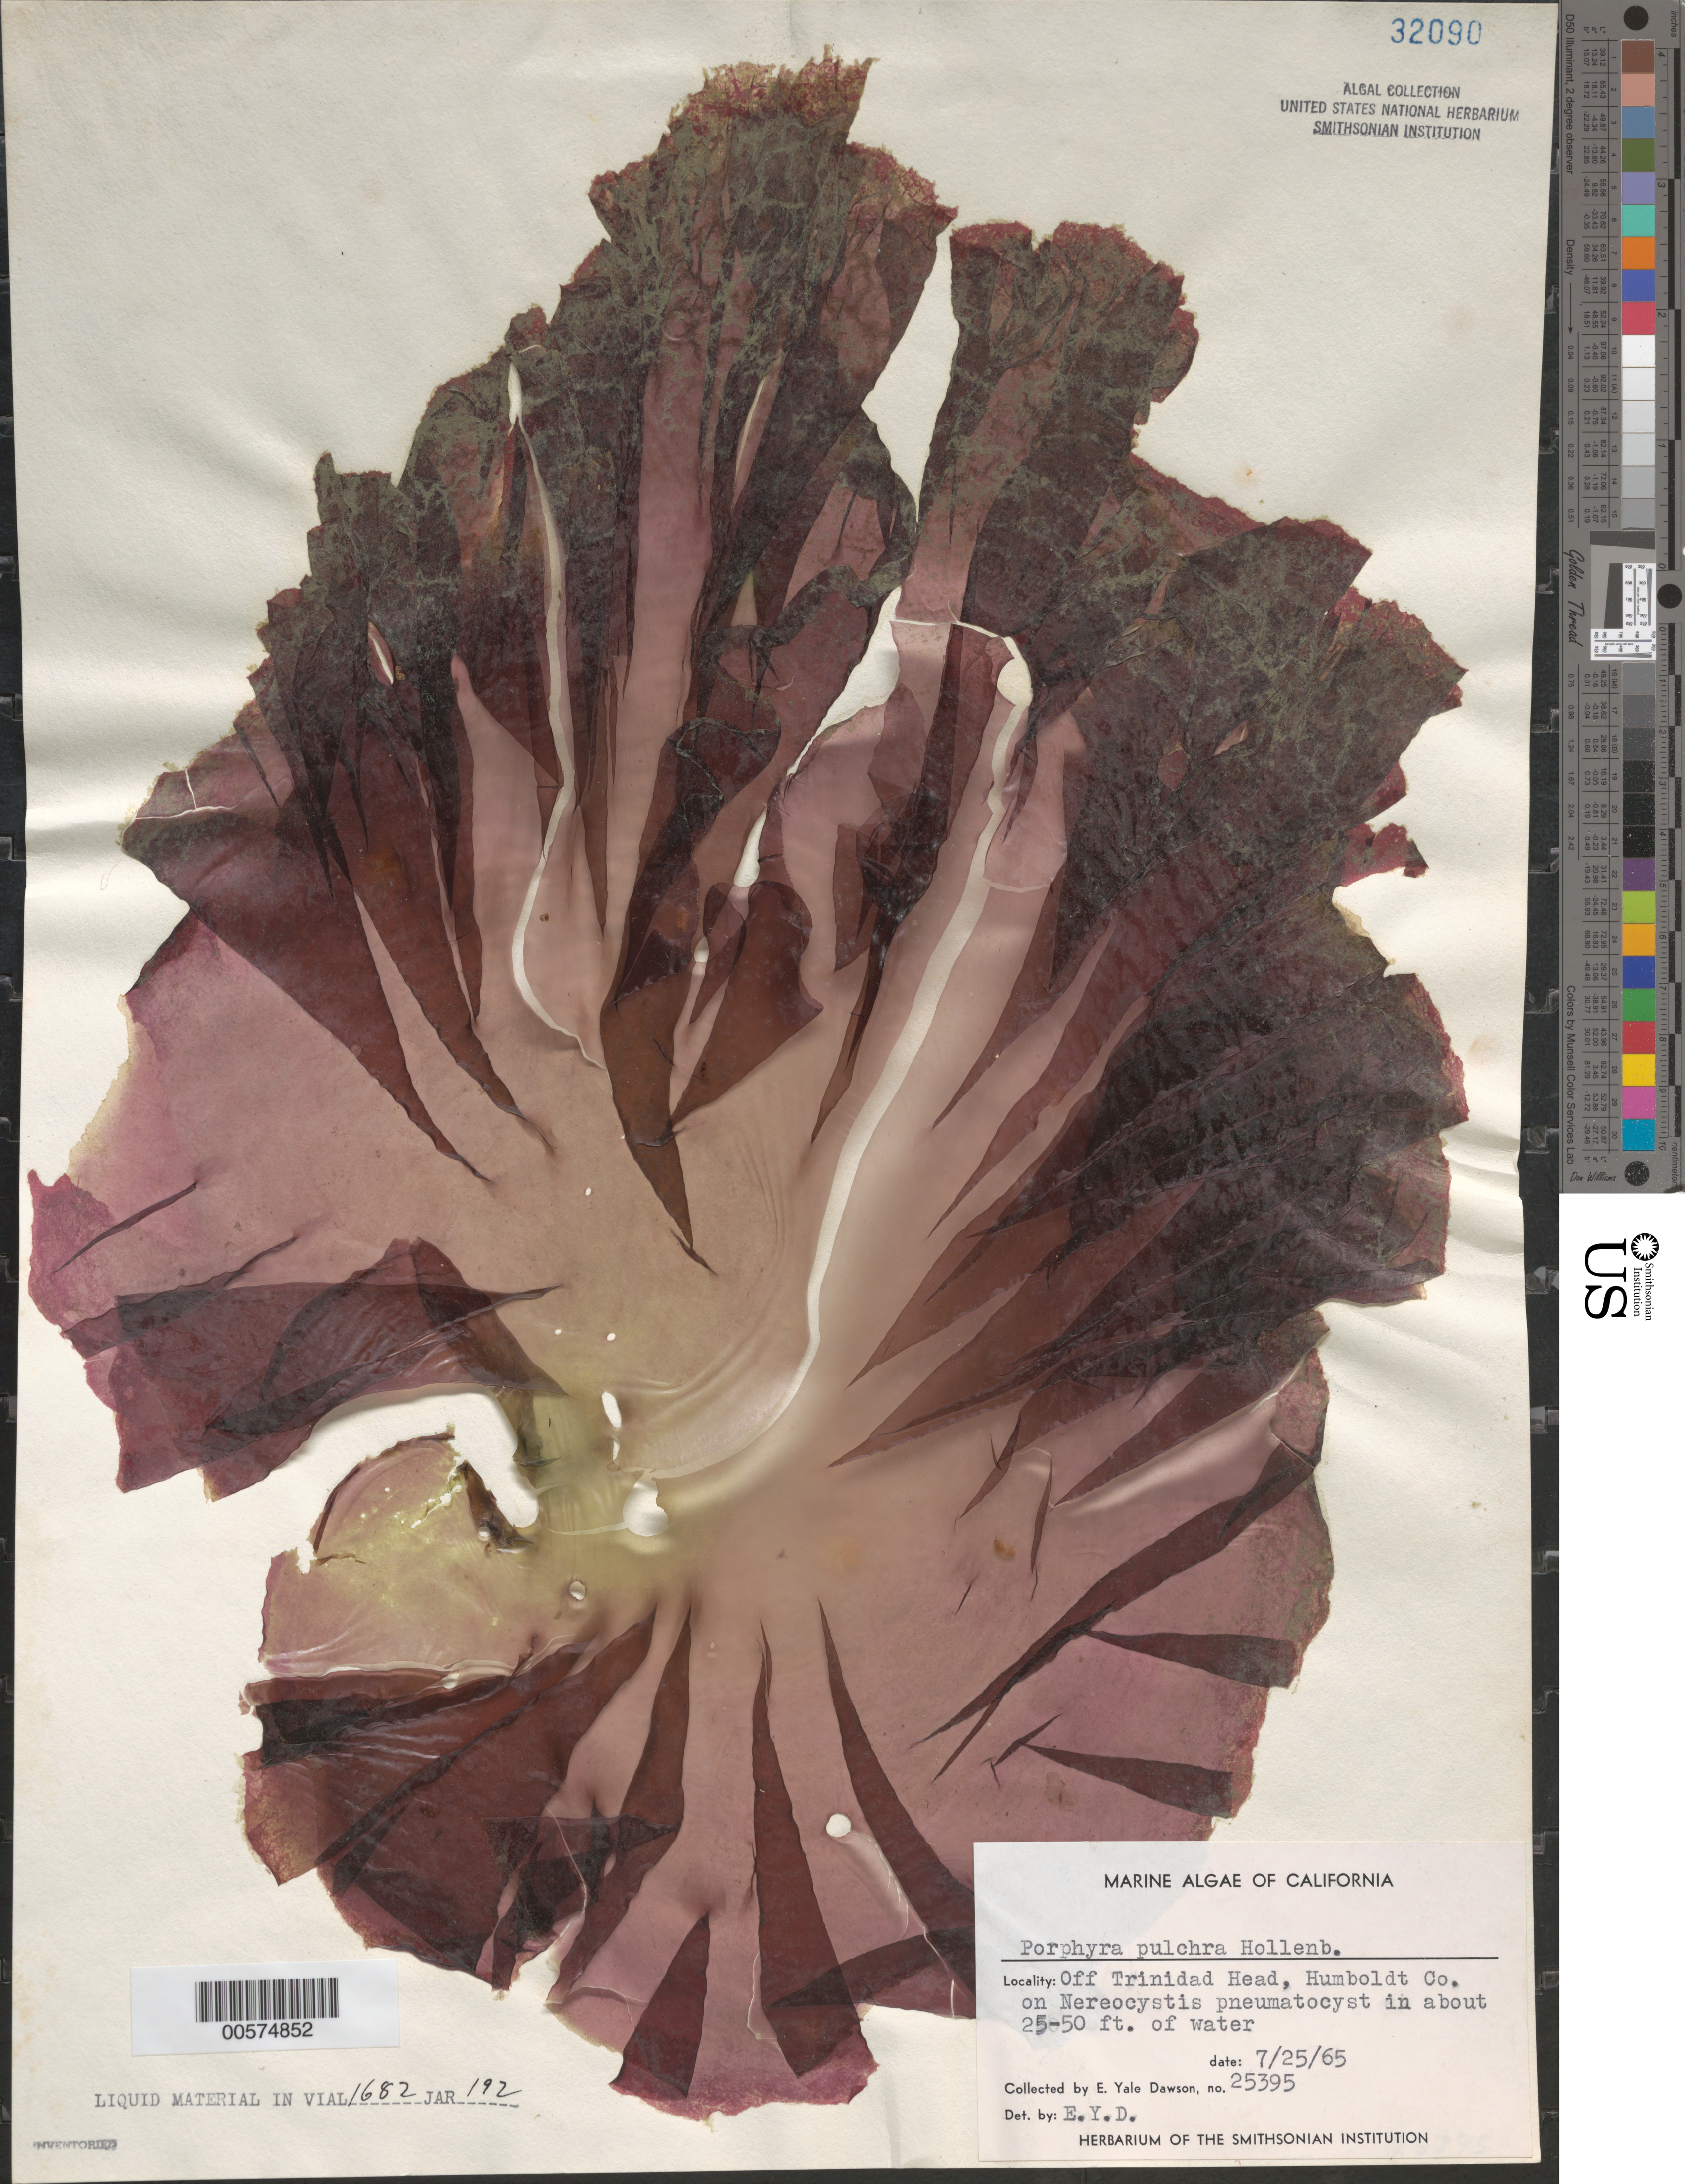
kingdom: Plantae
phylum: Rhodophyta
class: Bangiophyceae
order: Bangiales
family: Bangiaceae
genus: Porphyra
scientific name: Porphyra pulchra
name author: Hollenb. in G.M. Sm. & Hollenb.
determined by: Dawson, E. Y.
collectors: E. Y. Dawson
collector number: EYD 25395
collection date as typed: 25 Jul 1965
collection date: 1965-07-25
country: United States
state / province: California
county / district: Humboldt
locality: Off Trinidad Head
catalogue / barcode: US 32090